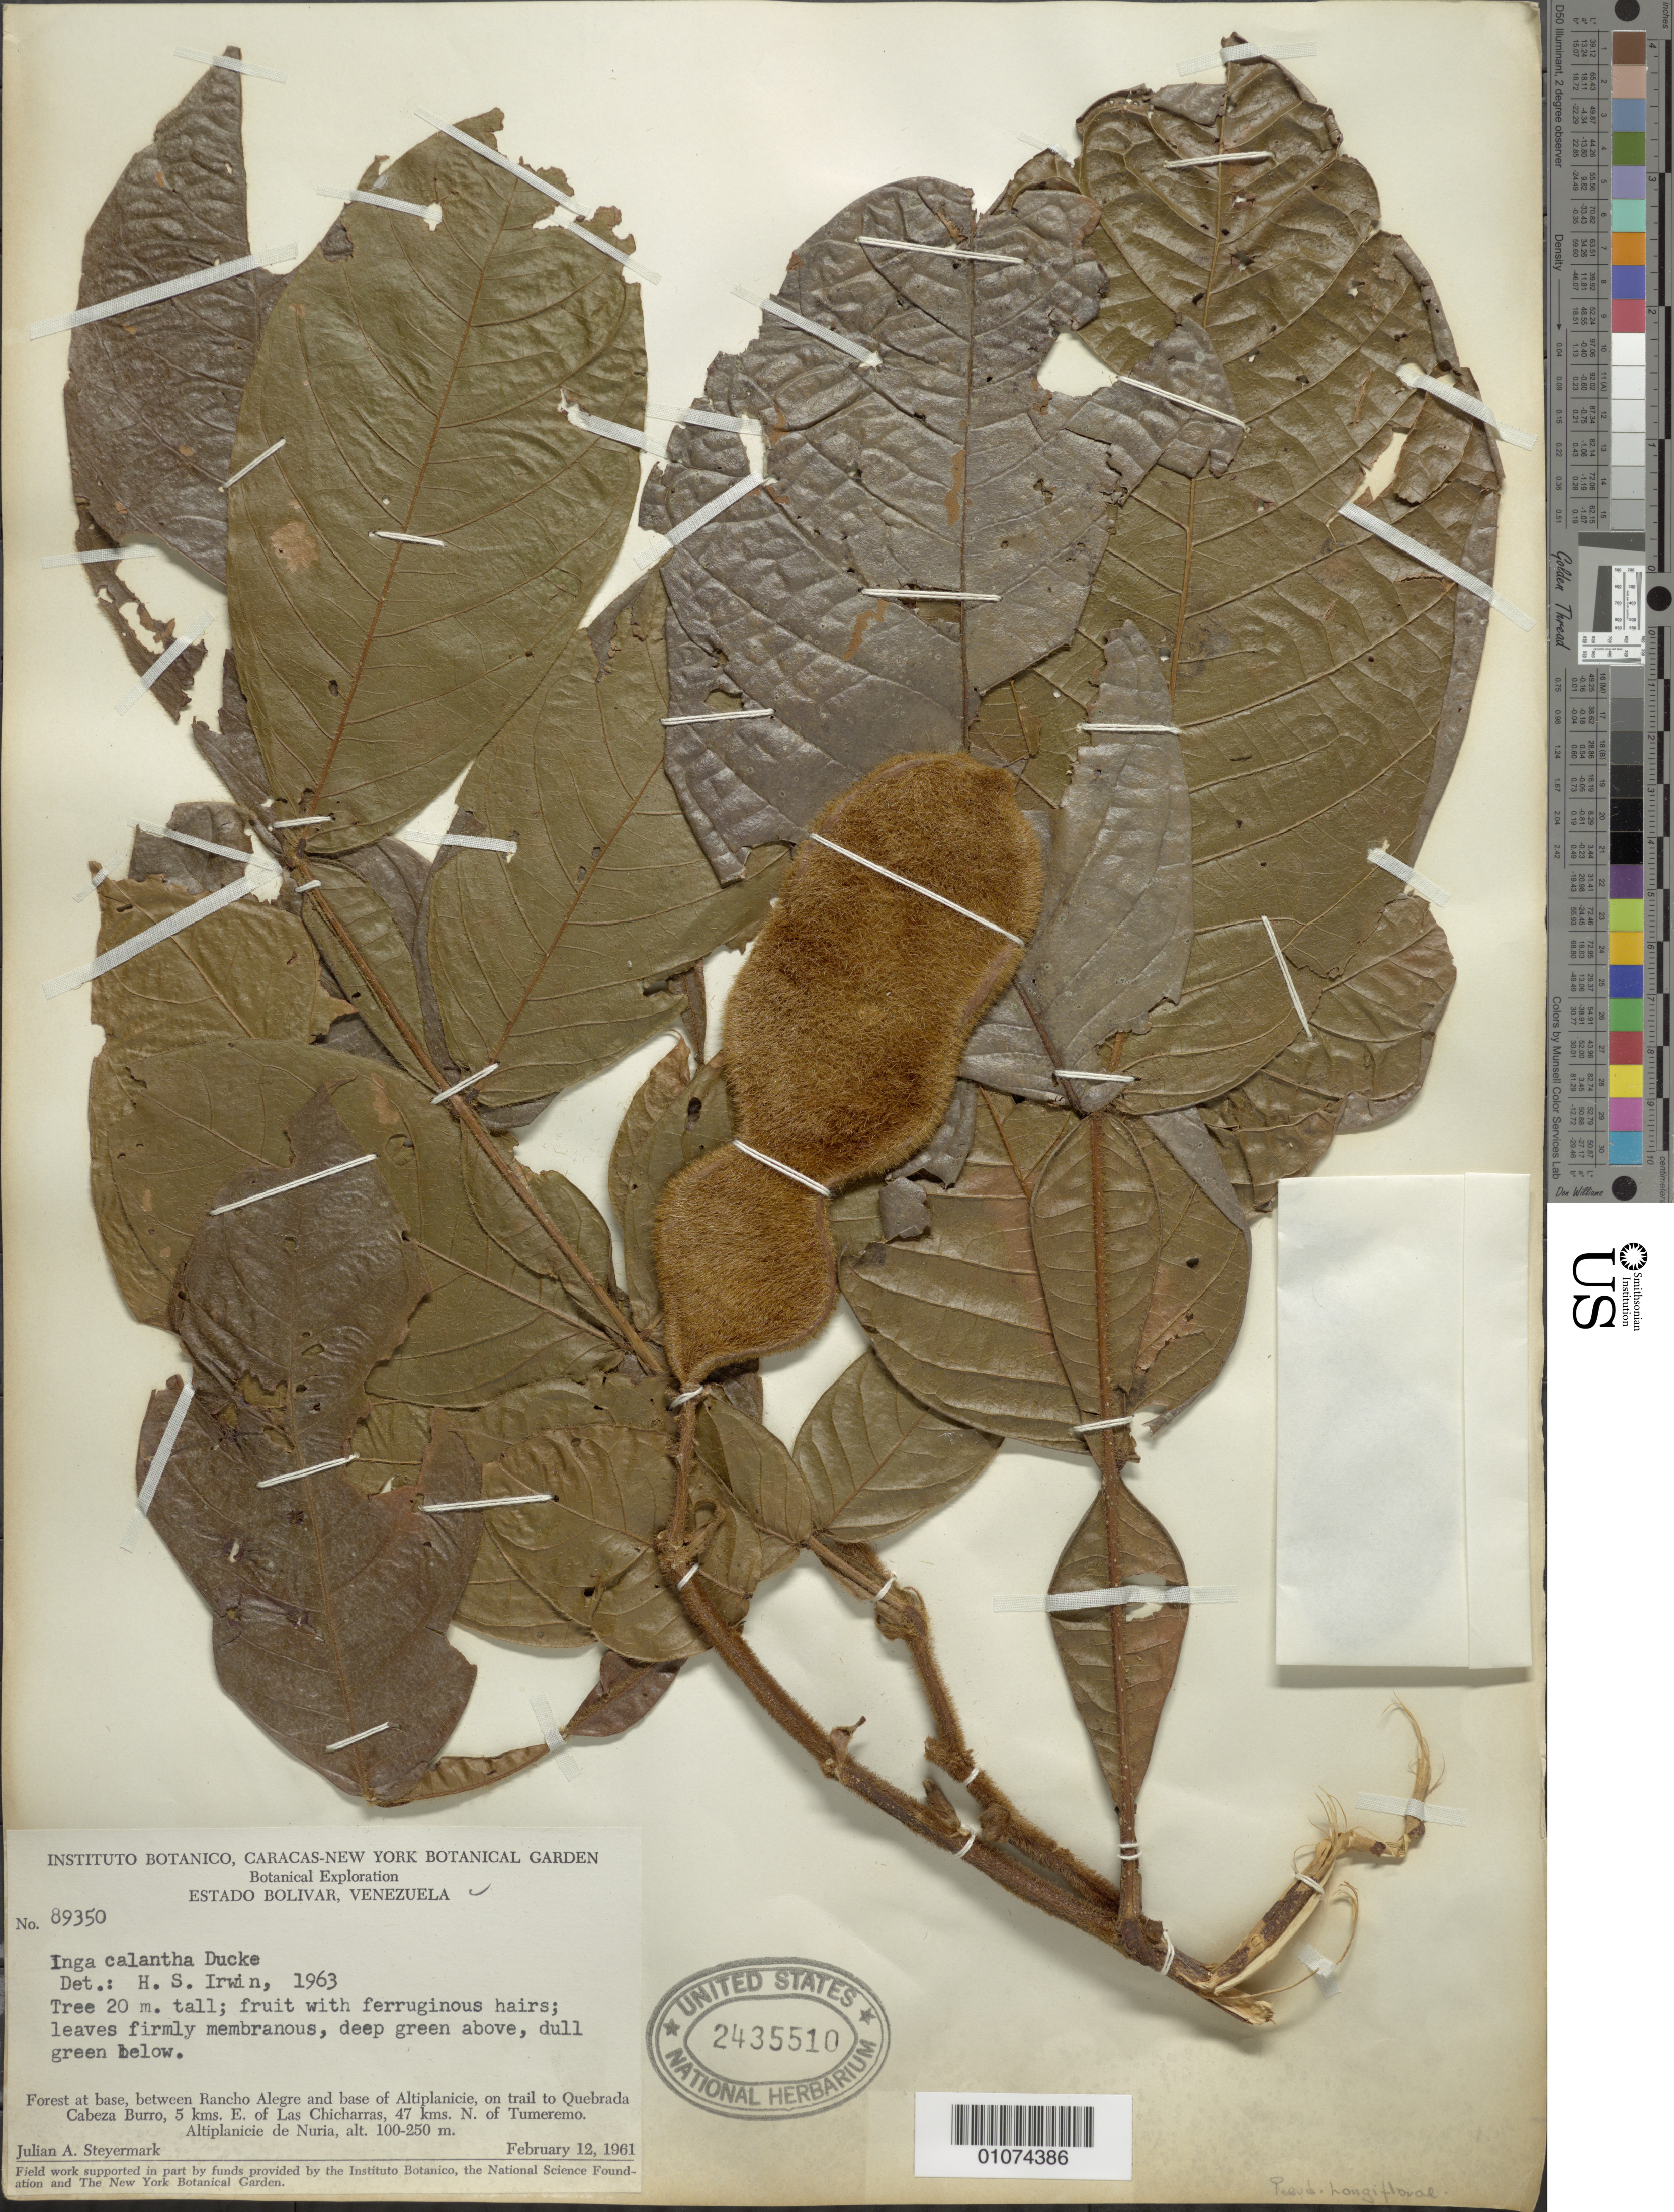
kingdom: Plantae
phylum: Tracheophyta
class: Magnoliopsida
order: Fabales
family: Fabaceae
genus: Inga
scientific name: Inga calantha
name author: Ducke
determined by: Irwin, Howard S.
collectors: J. Steyermark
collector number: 89350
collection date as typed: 12-Feb-61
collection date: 1961-02-12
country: Venezuela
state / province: Bolívar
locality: Forest at base, between Rancho Alegre and base of Altiplanicie, on trail to Quebrada Cabeza Burro, 5 kms E. of Las Chicharras, 47 kms N. of Tumeremo.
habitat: Forest.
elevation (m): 100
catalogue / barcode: US 2435510